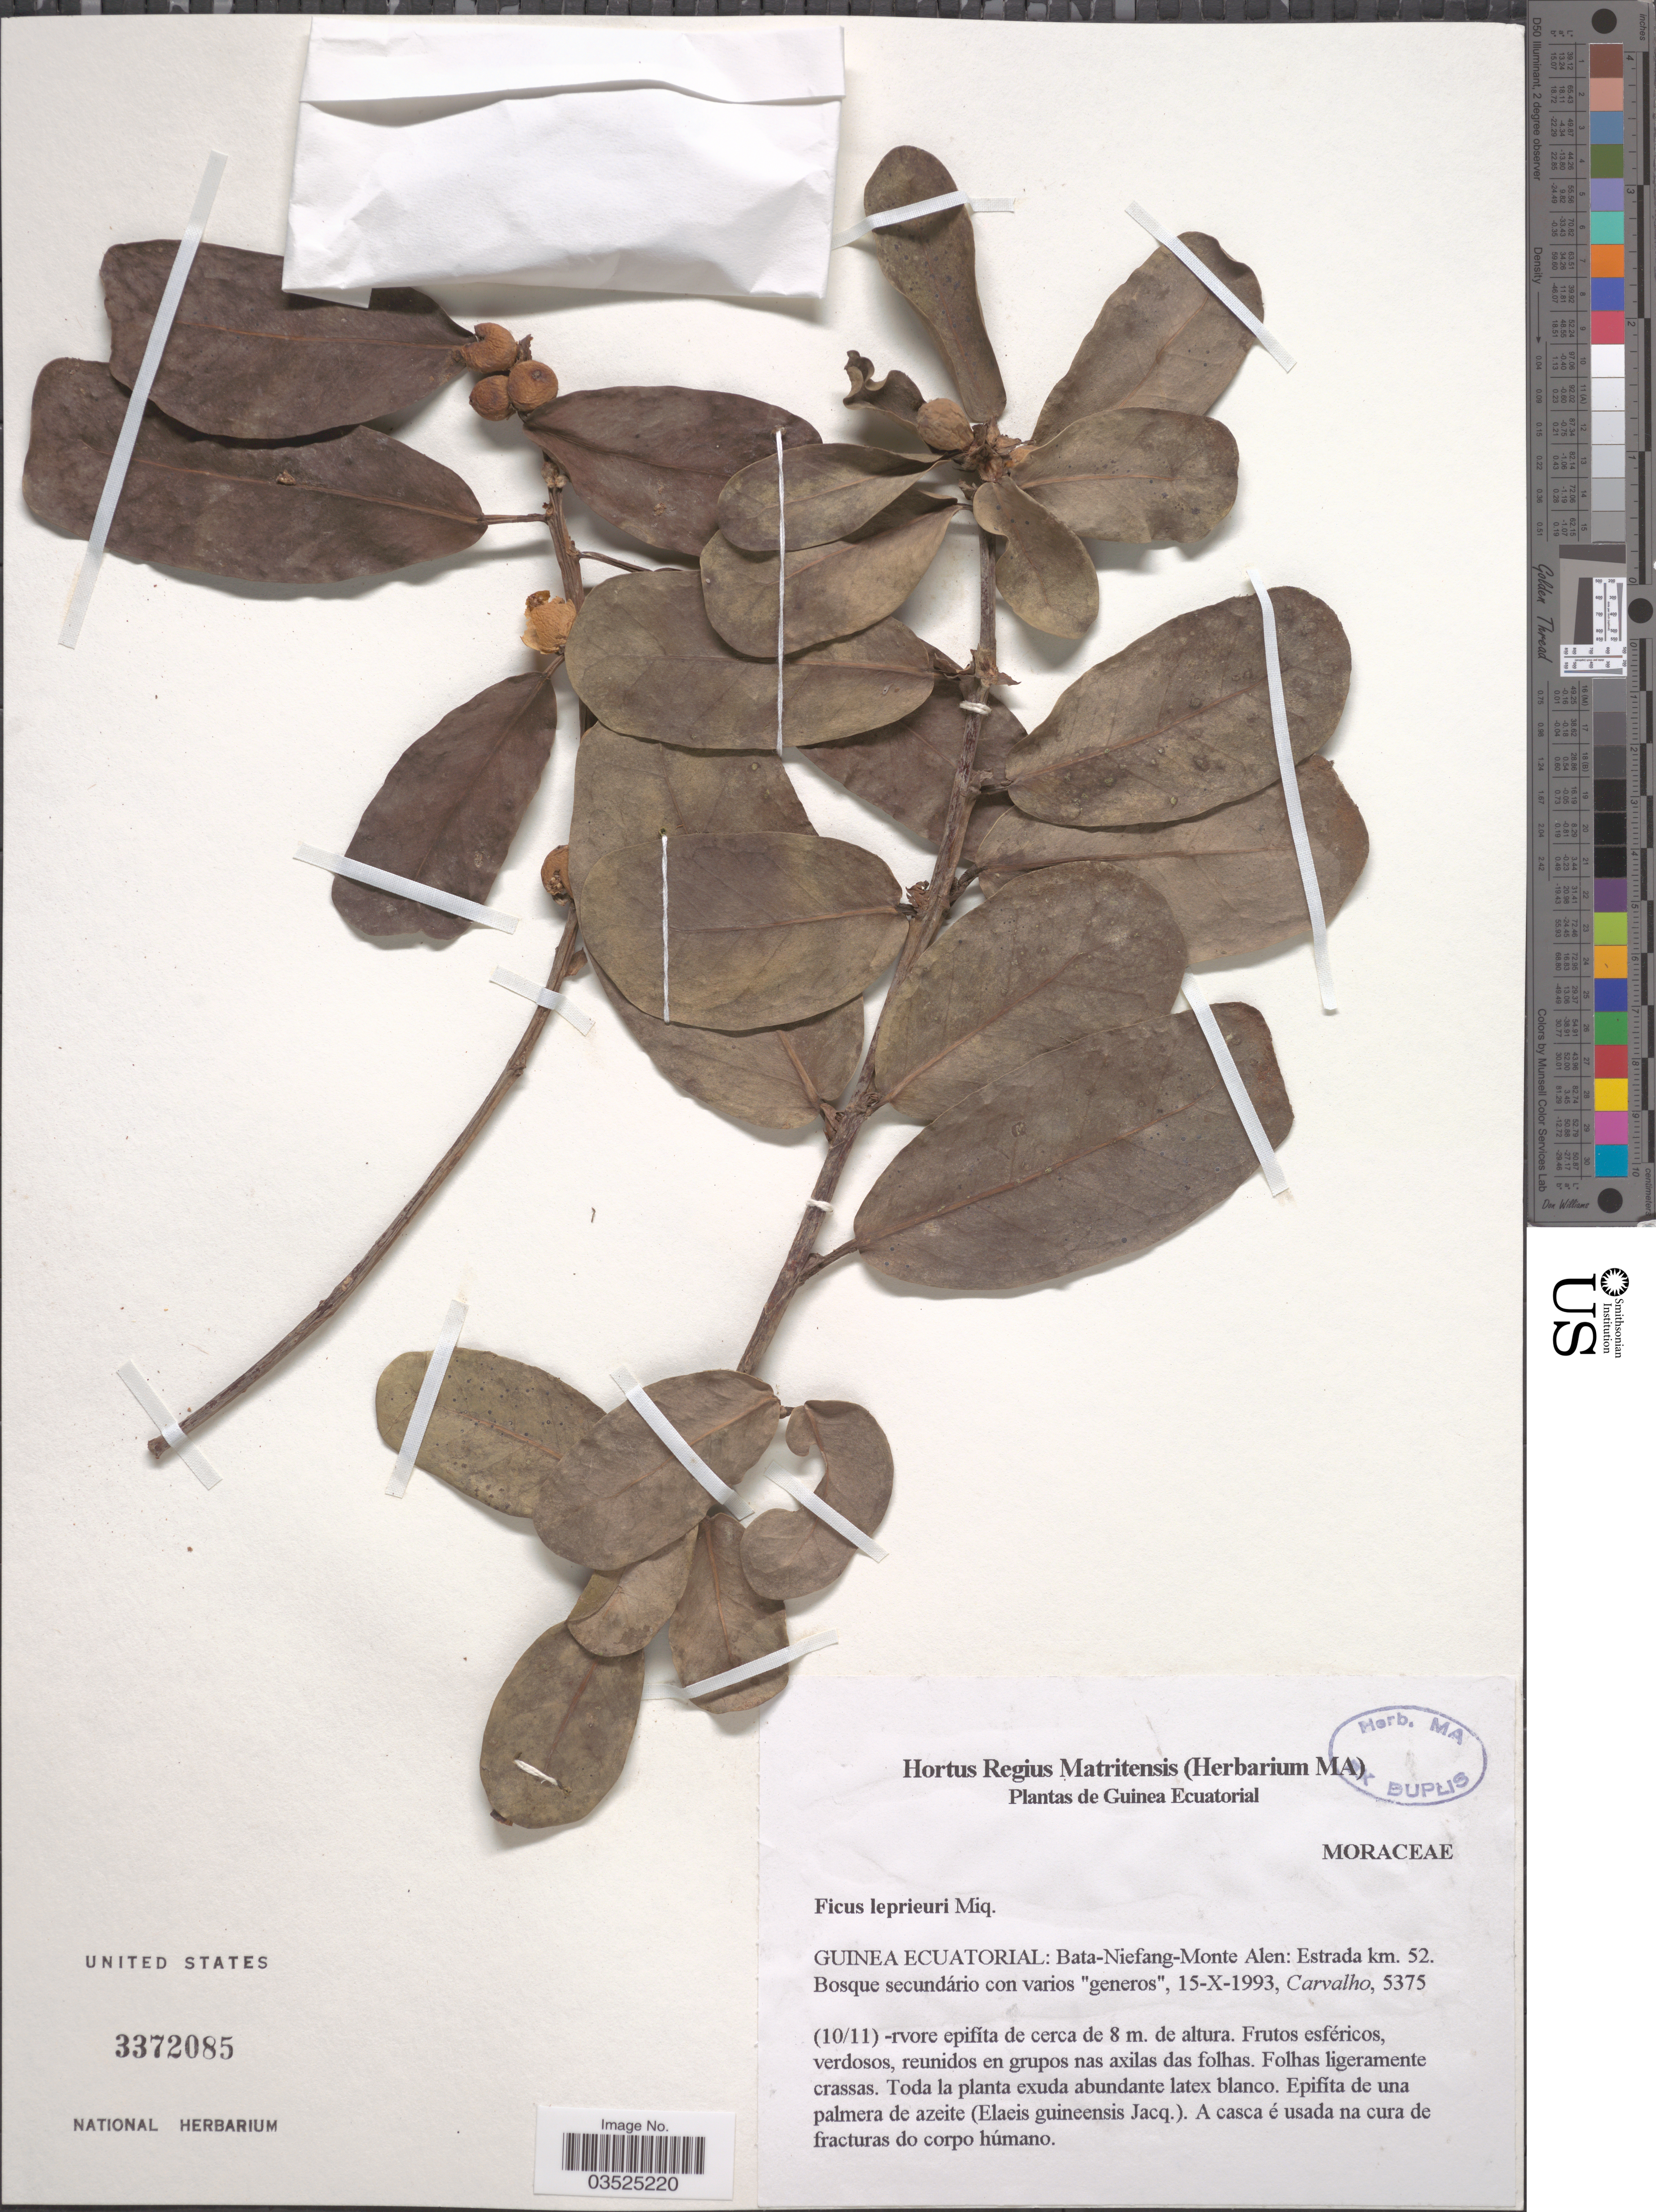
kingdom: Plantae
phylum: Tracheophyta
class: Magnoliopsida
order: Rosales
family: Moraceae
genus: Ficus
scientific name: Ficus leprieuri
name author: Miq.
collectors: Carvalho, --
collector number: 5375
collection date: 1993-10-15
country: Equatorial Guinea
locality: Bata-Niefang-Monte Alen: Estrada km. 52.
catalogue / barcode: US 3372085